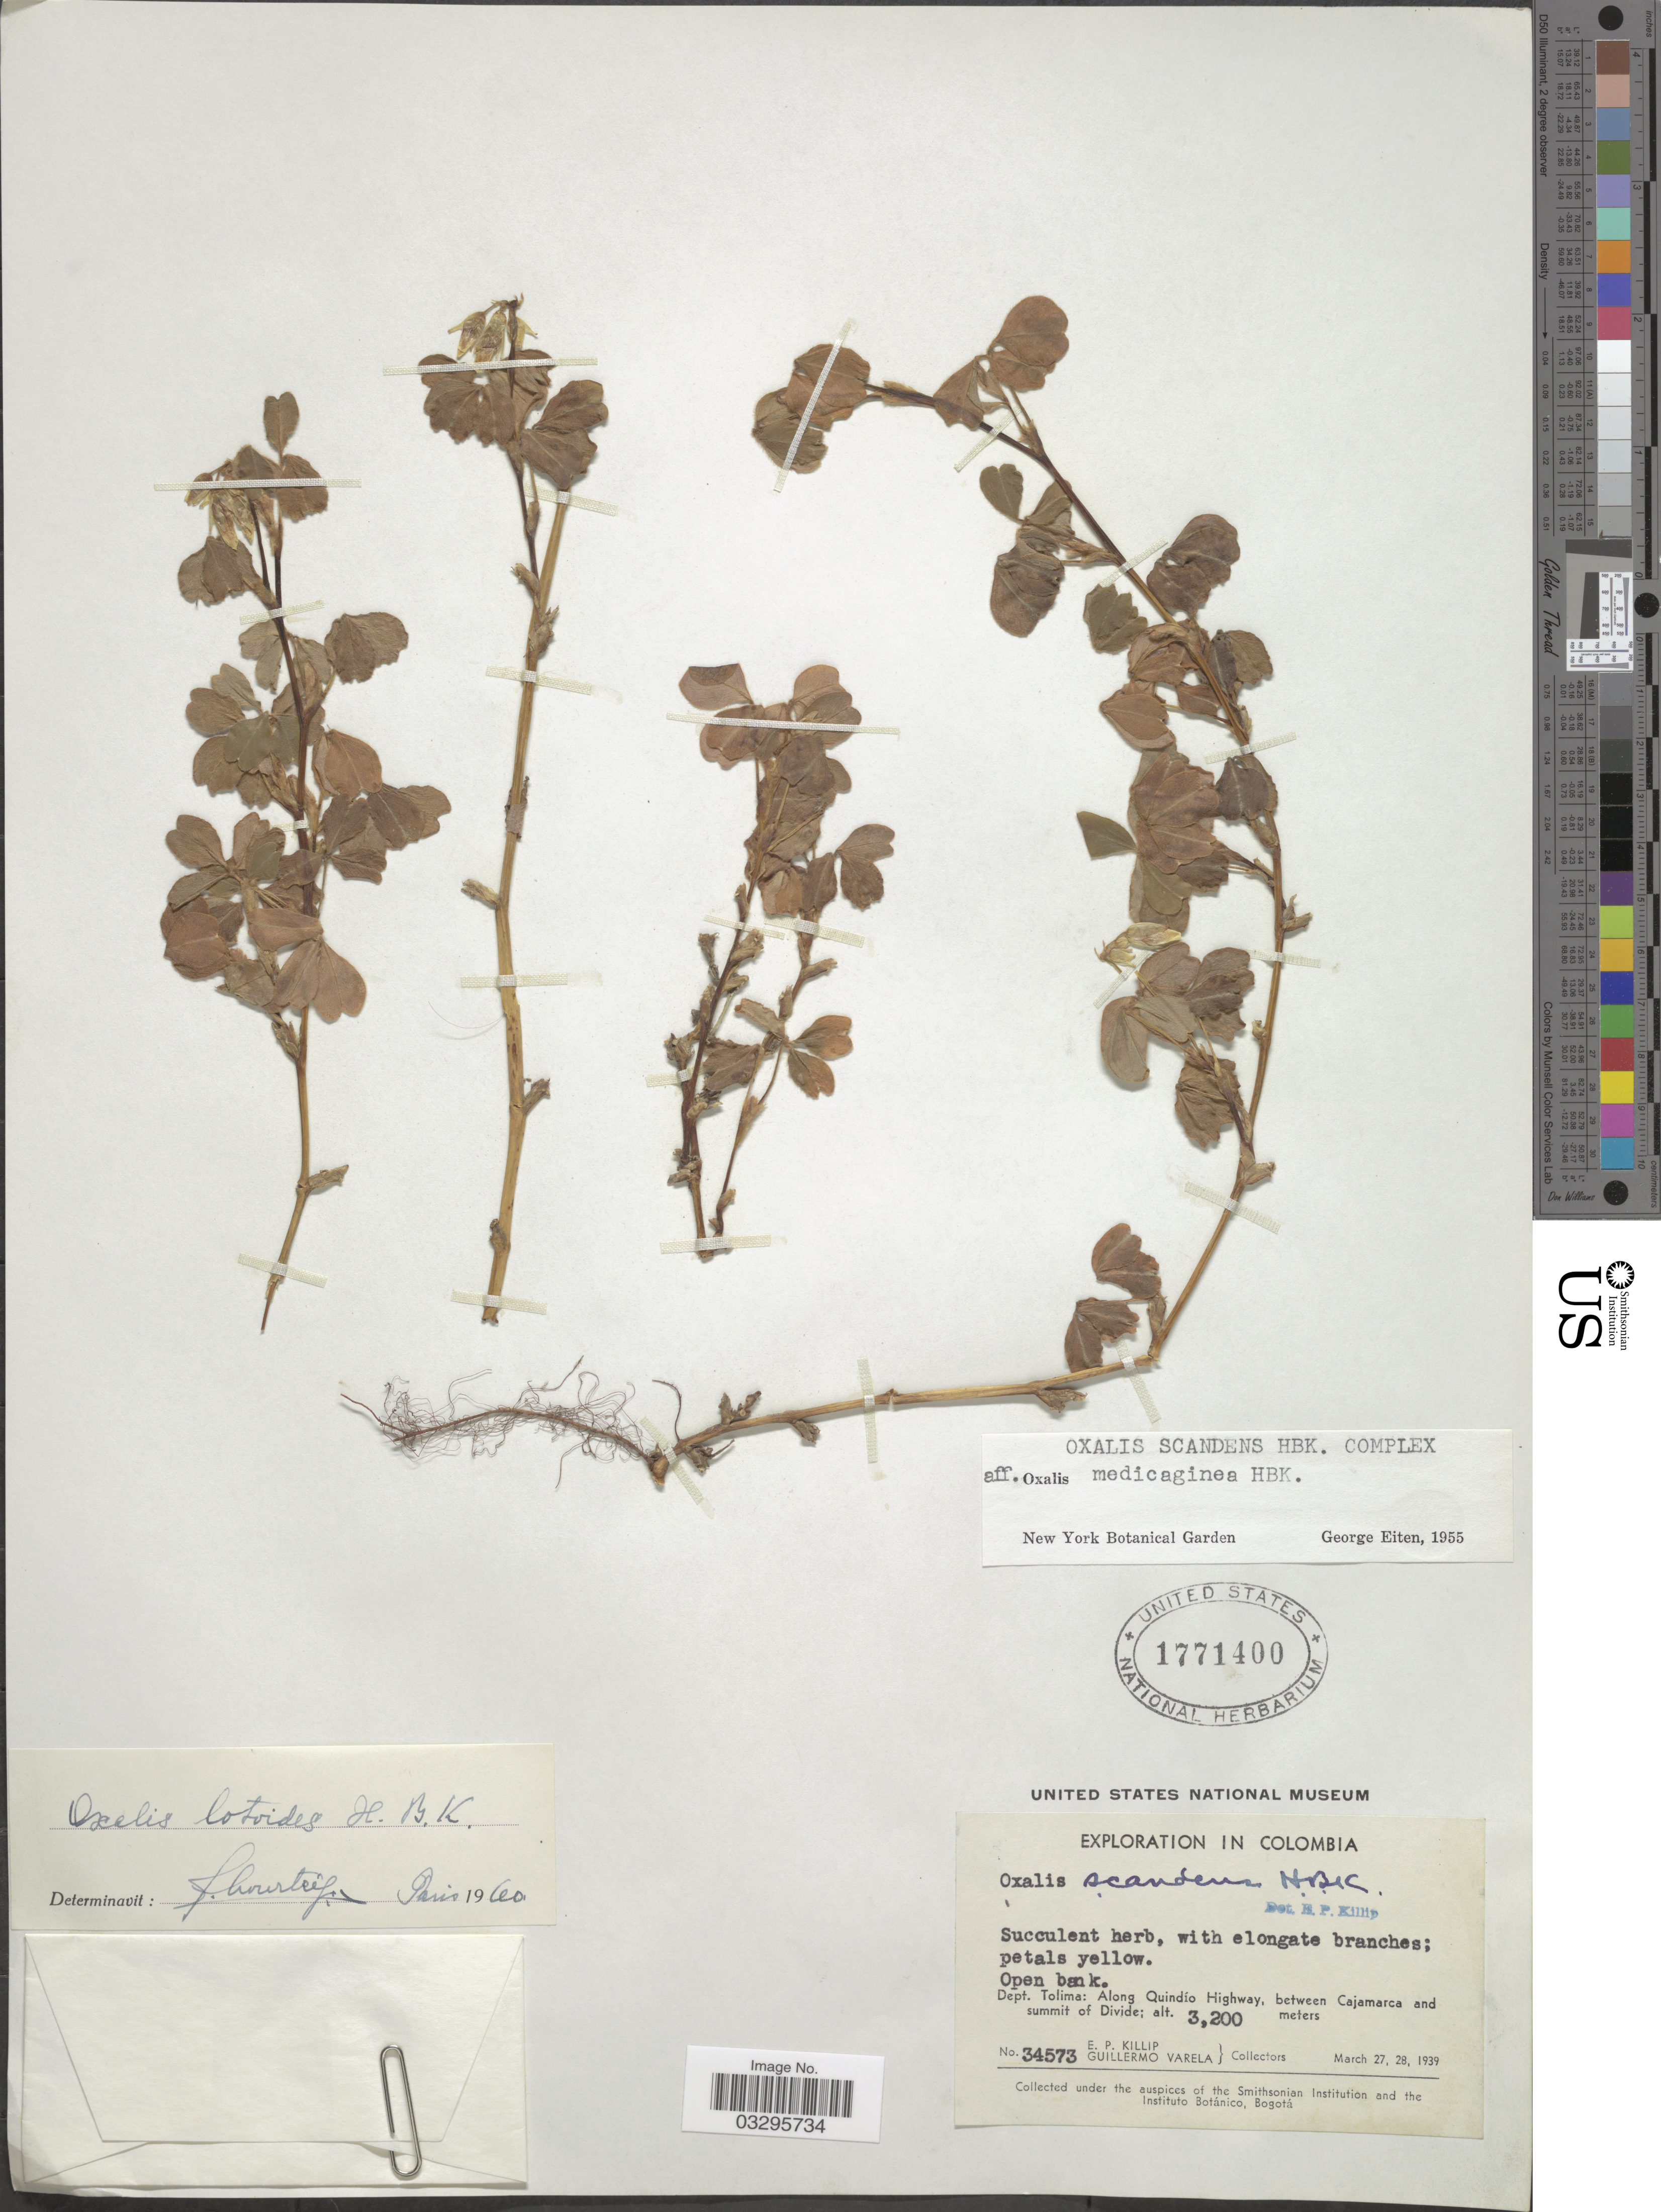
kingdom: Plantae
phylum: Tracheophyta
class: Magnoliopsida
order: Oxalidales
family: Oxalidaceae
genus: Oxalis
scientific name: Oxalis lotoides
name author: Kunth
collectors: E. P. Killip & G. Varela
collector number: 34573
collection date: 1939-03-27/1939-03-28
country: Colombia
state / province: Tolima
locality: Dept. Tolima: Along Quindío Highway, between Cajamarca and summit of Divide.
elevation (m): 3200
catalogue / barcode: US 1771400